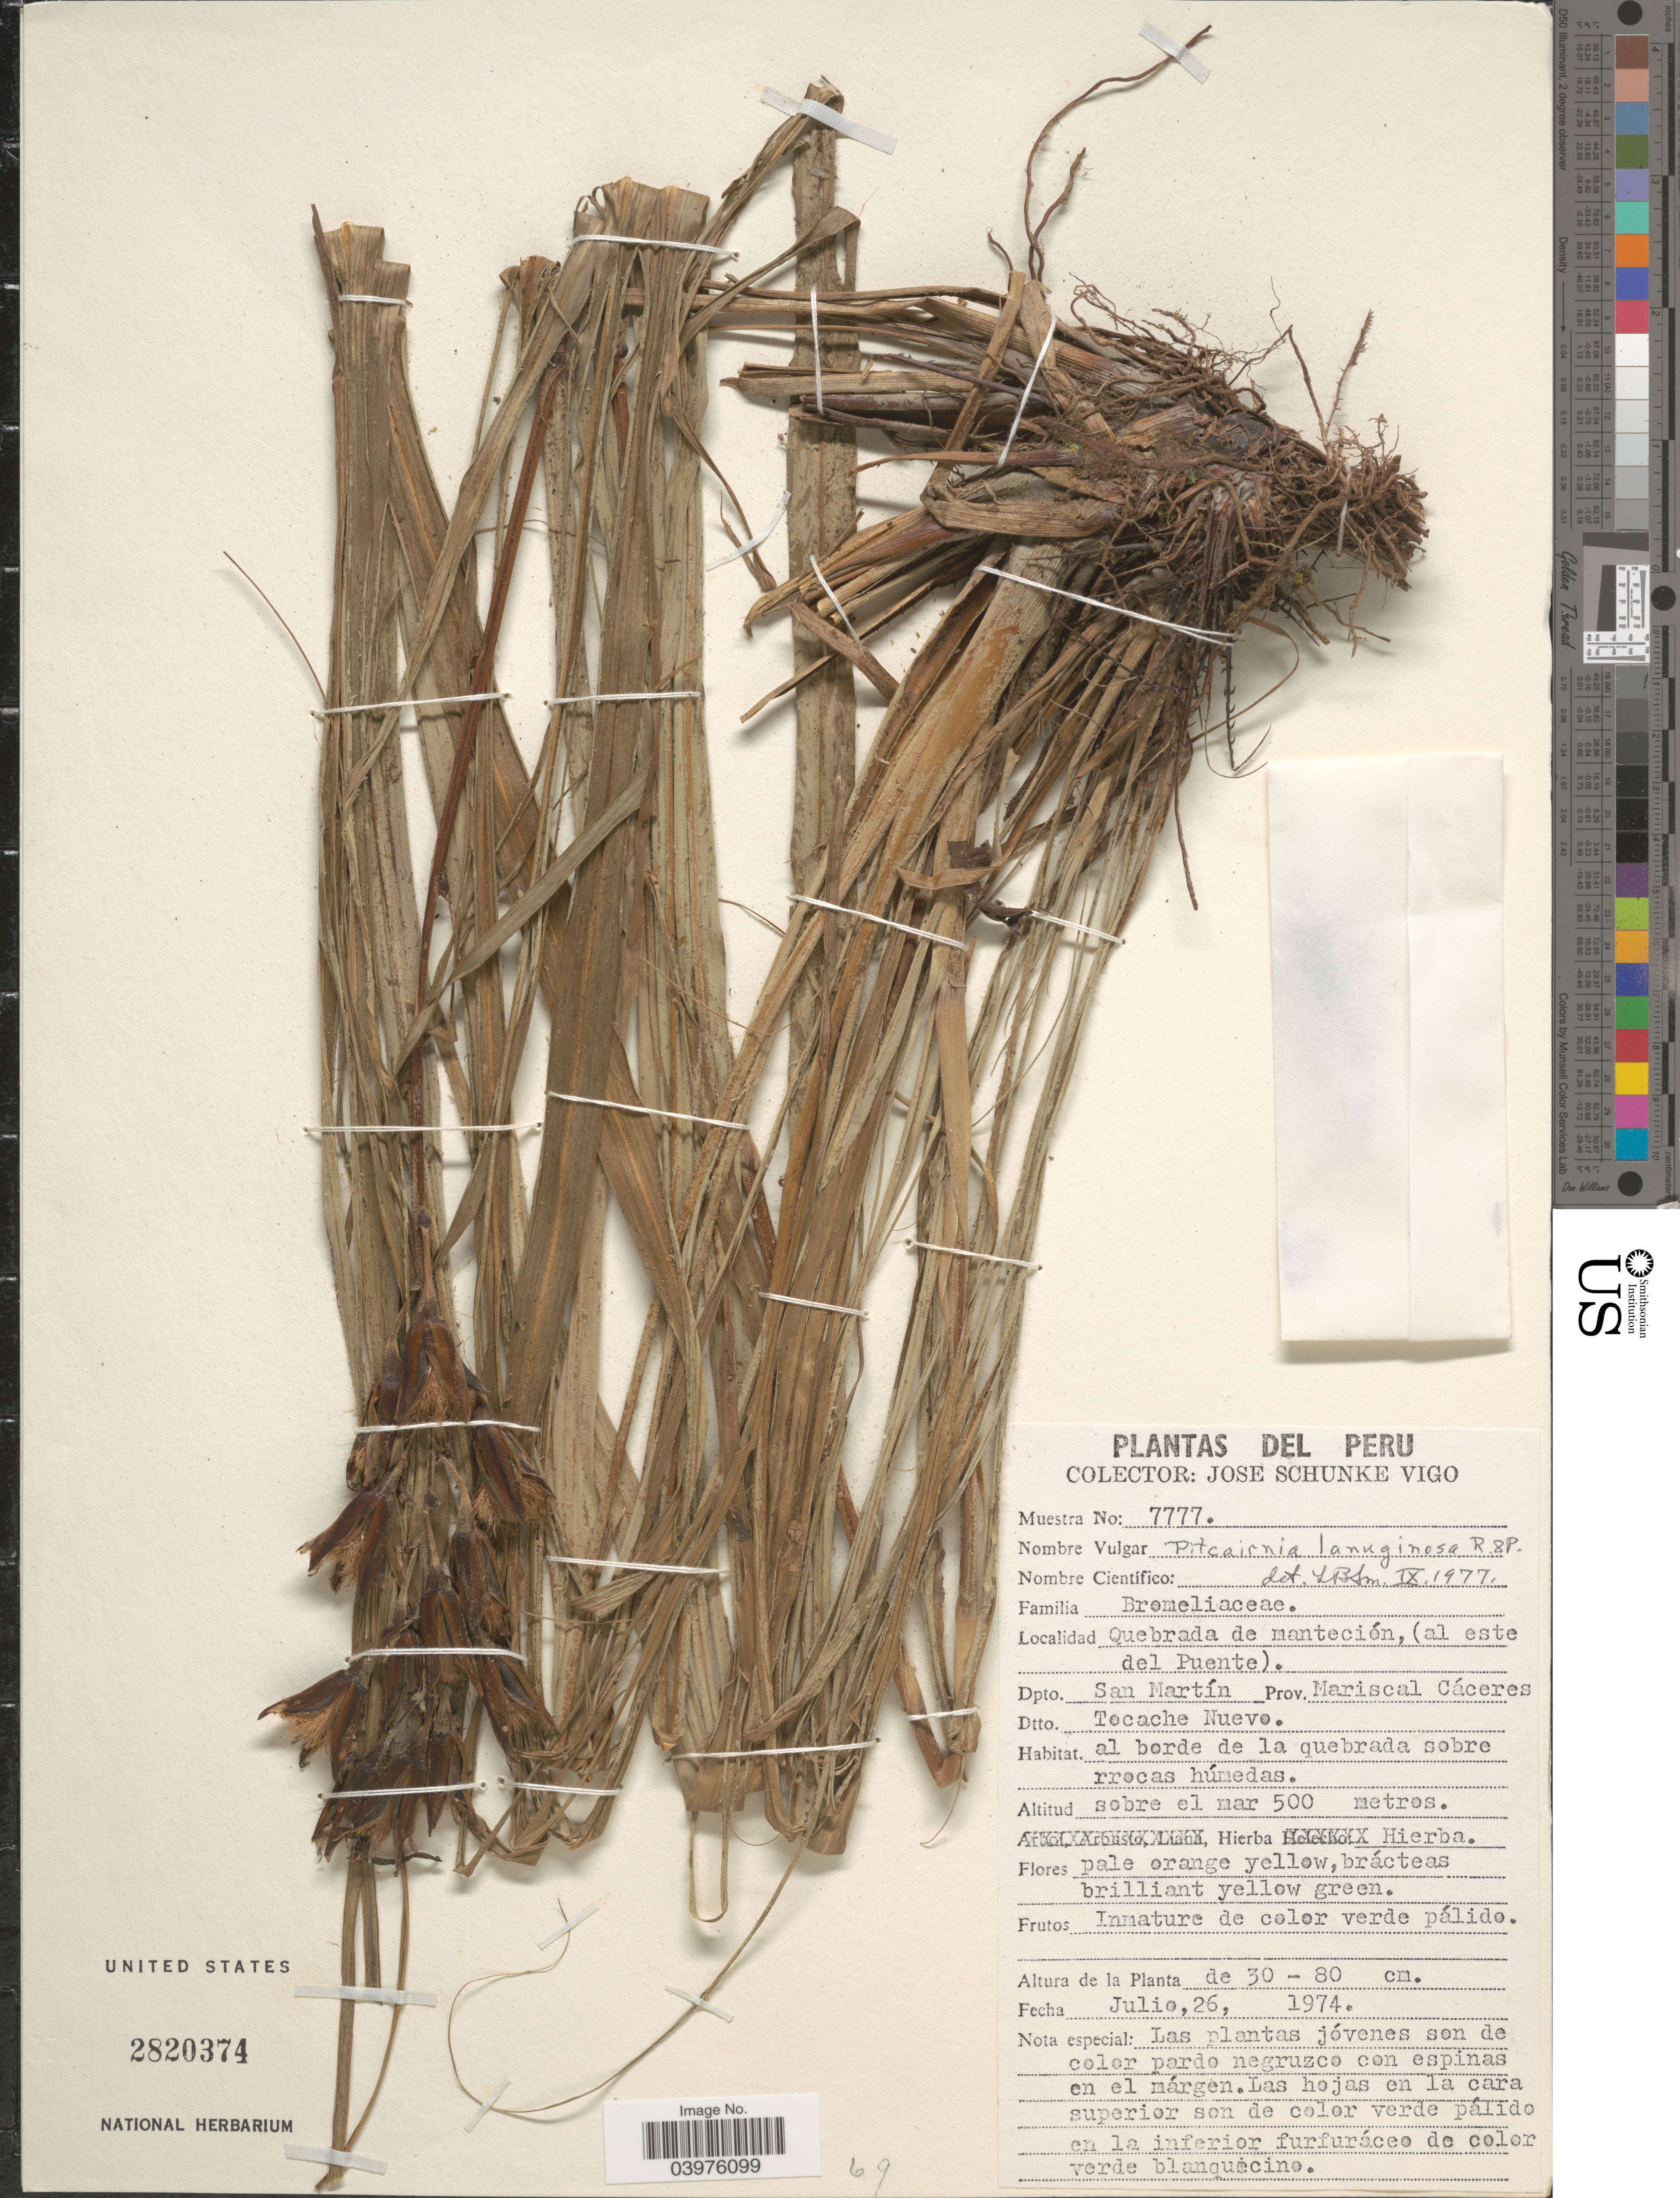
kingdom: Plantae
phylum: Tracheophyta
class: Liliopsida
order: Poales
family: Bromeliaceae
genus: Pitcairnia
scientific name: Pitcairnia lanuginosa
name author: Ruiz & Pav.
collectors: J. Schunke Vigo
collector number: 7777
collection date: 1974-07-26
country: Peru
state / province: San Martín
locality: Quebrada de manteción, (al este del Puente). Dpto. San Martín Prov. Mariscal Cáceres. Dtto. Tocache Nuevo.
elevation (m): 500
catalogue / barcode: US 2820374